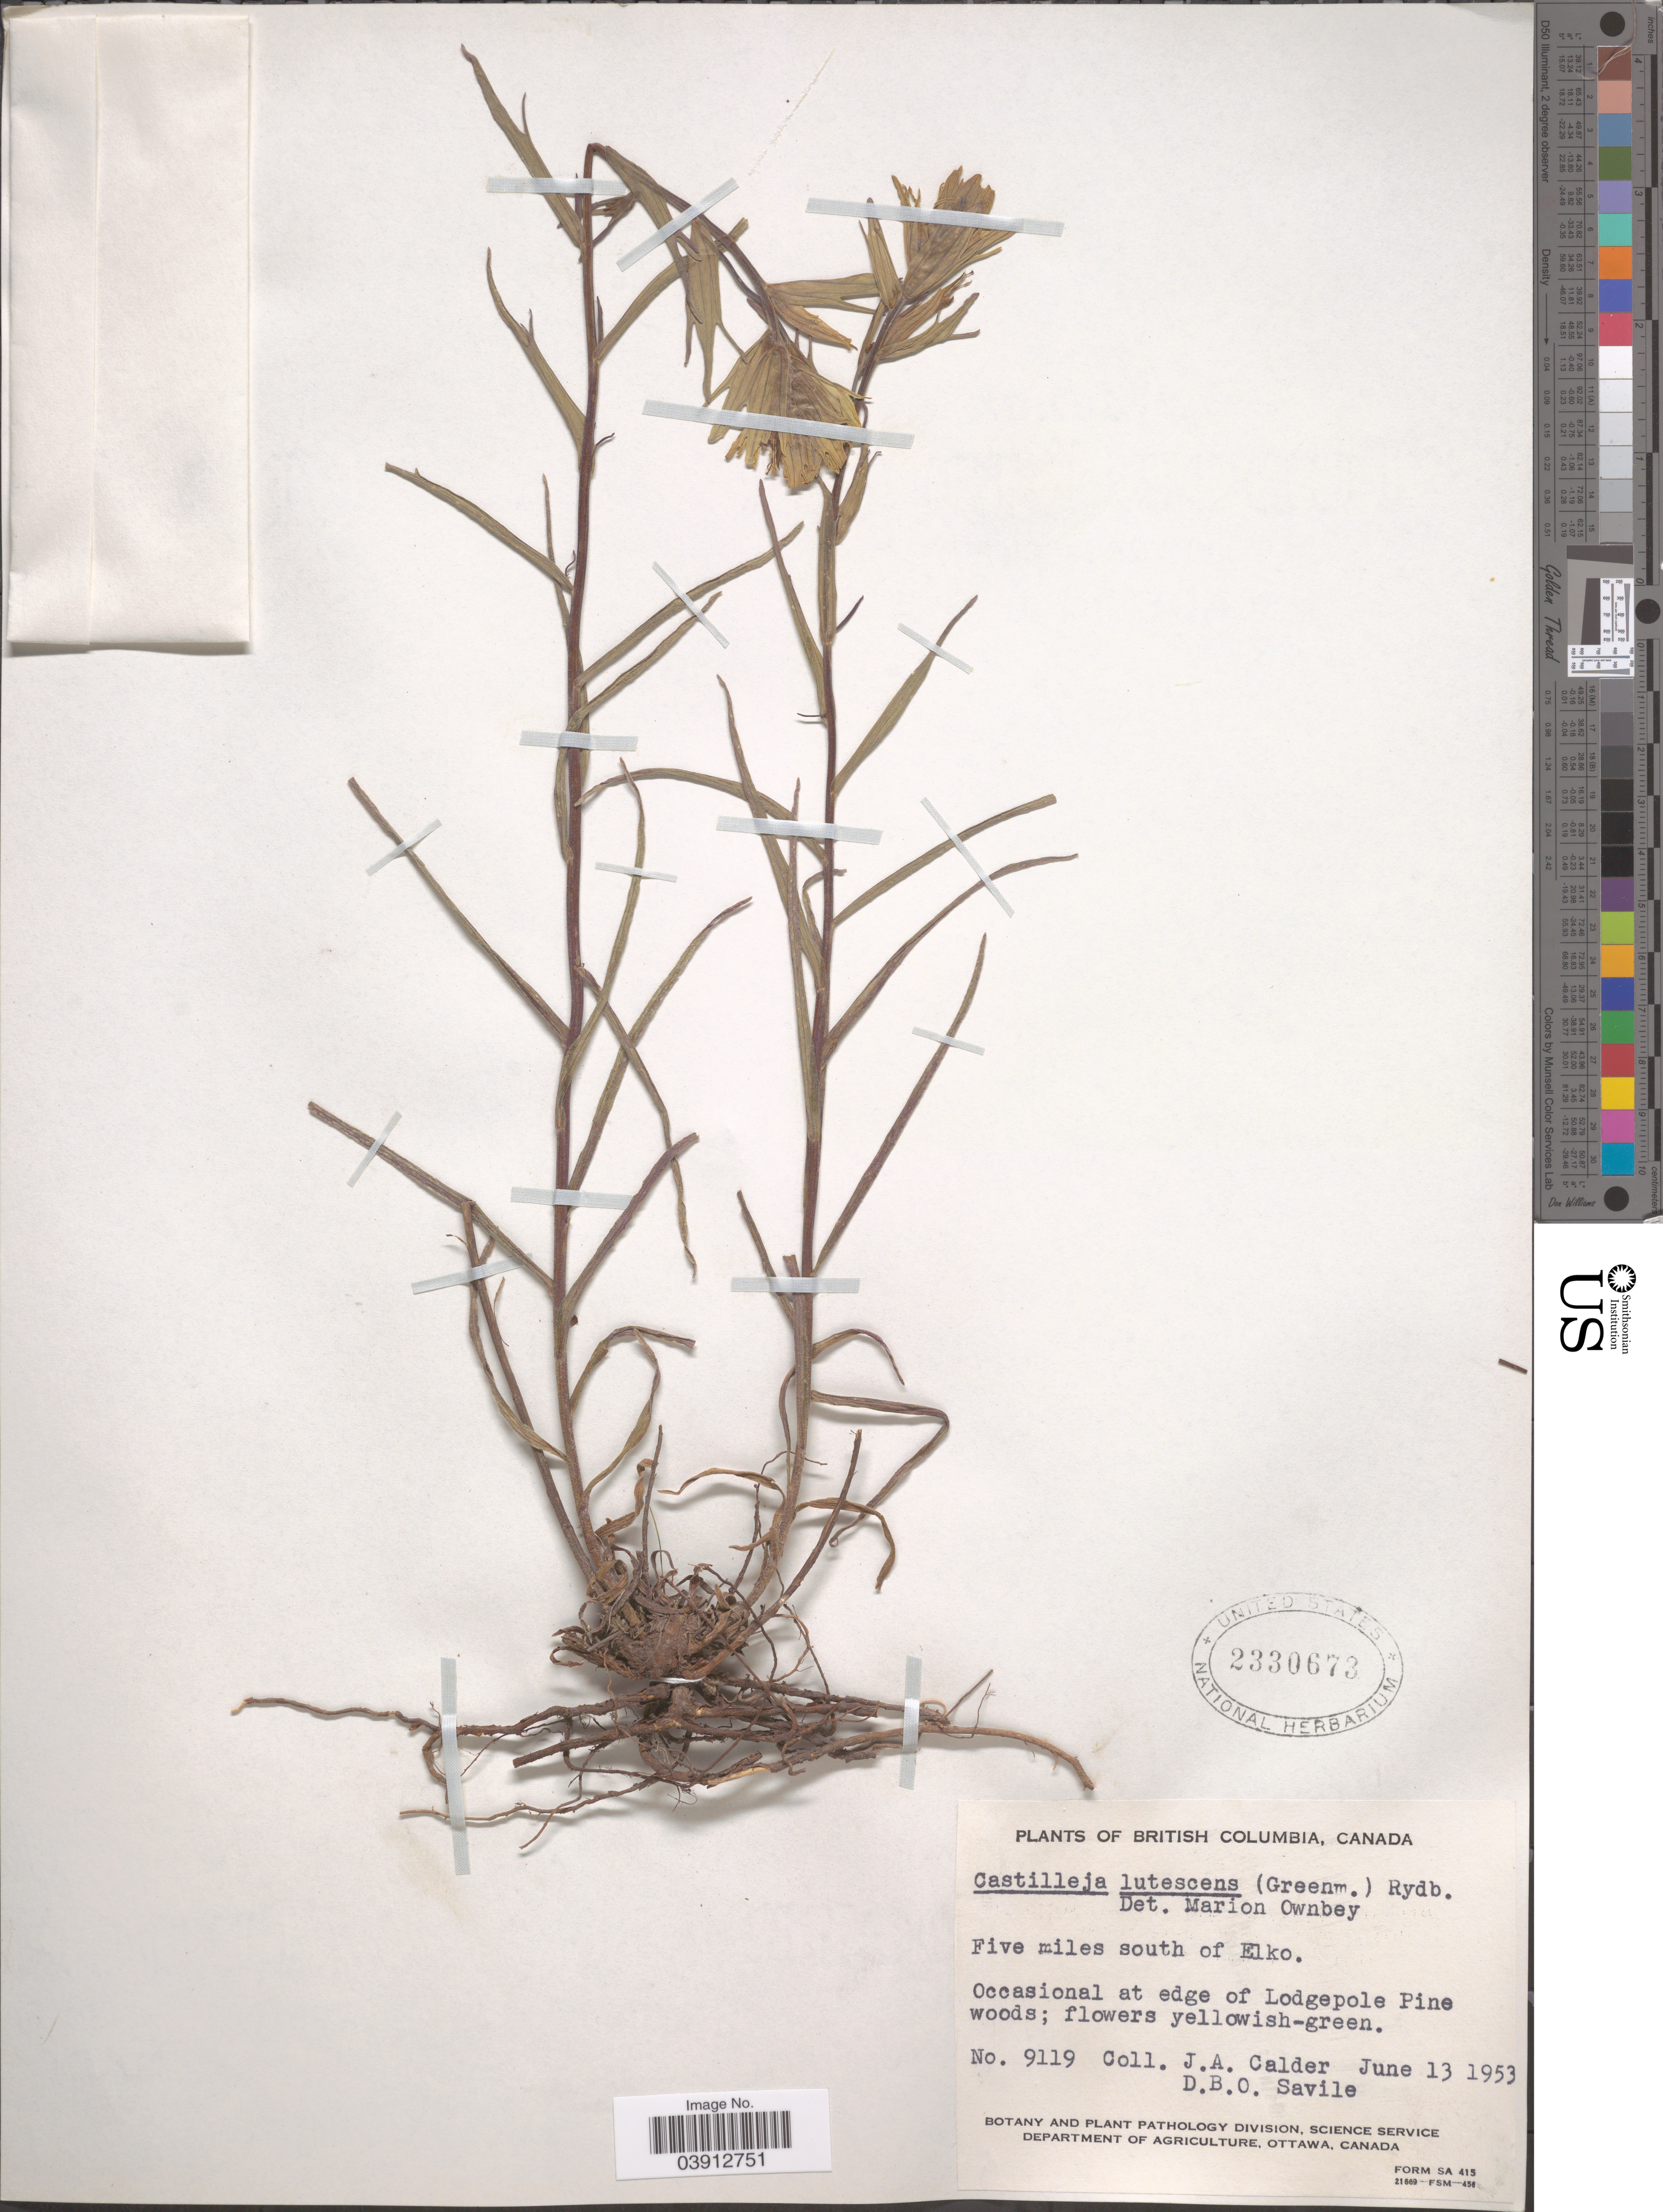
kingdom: Plantae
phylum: Tracheophyta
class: Magnoliopsida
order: Lamiales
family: Orobanchaceae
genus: Castilleja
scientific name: Castilleja lutescens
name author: (Greenm.) Rydb.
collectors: J. A. Calder & D. Savile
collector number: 9119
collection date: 1953-06-13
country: Canada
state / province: British Columbia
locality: Five miles south of Elko.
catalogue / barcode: US 2330673